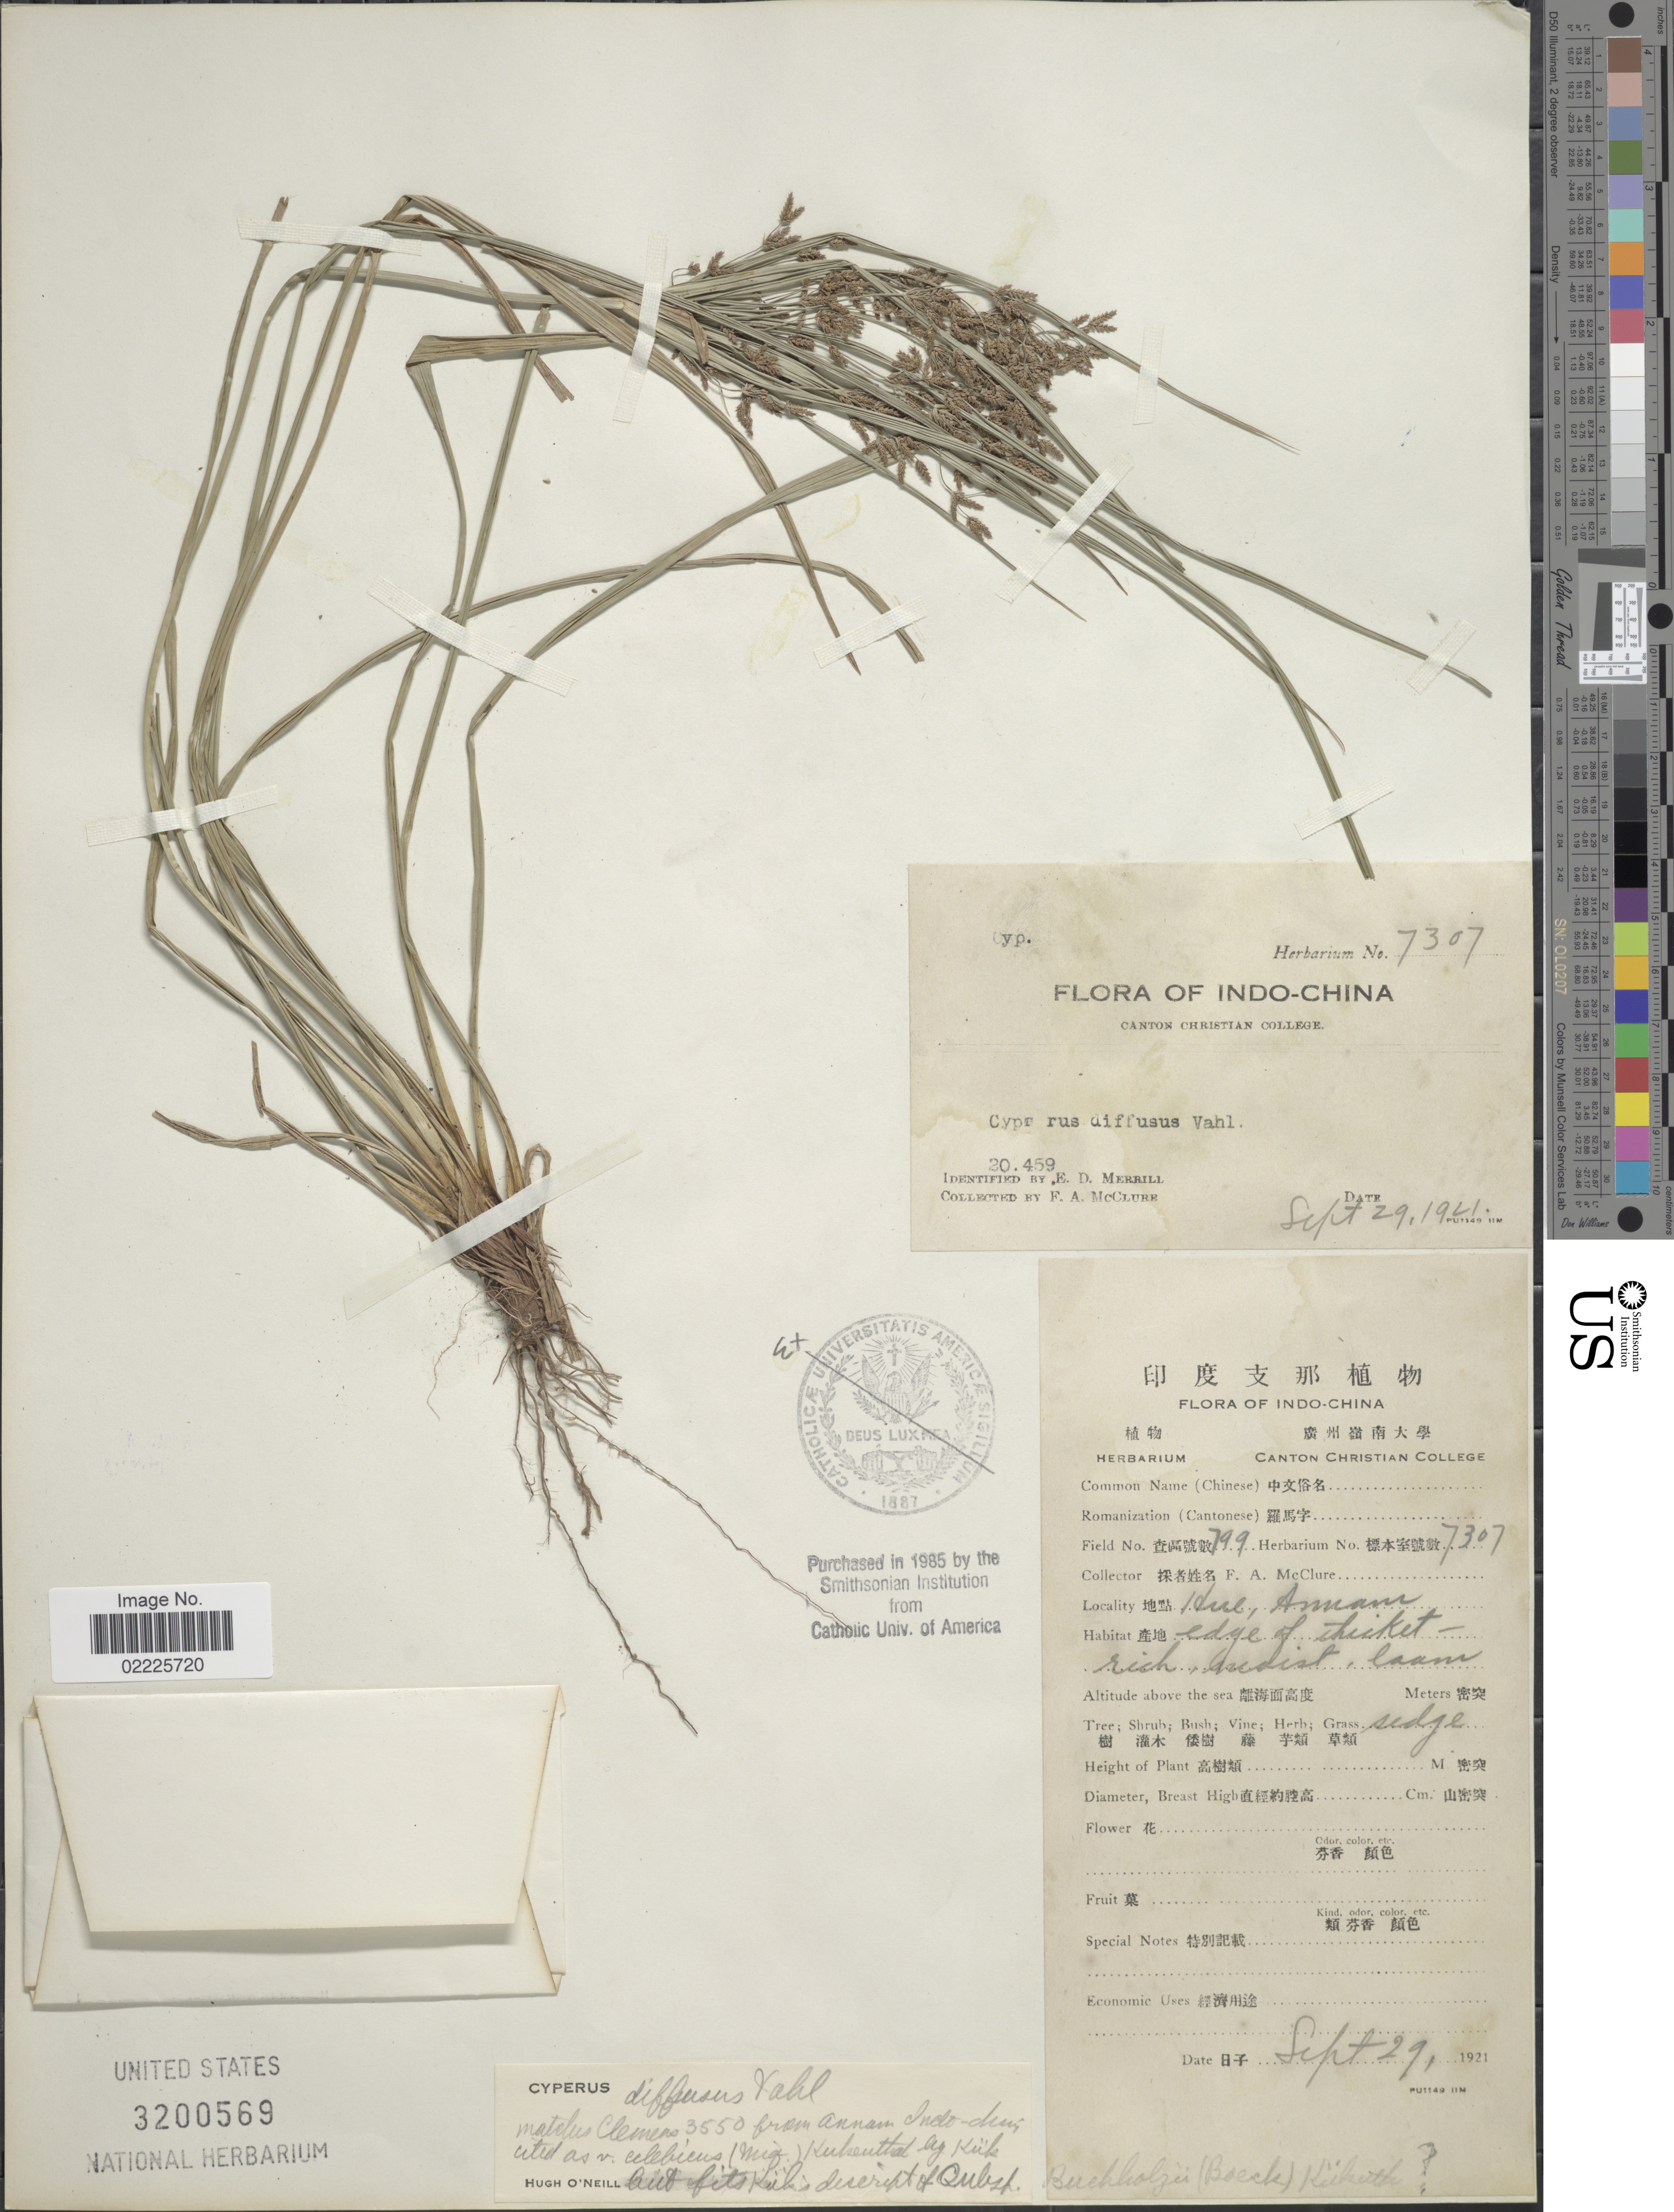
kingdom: Plantae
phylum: Tracheophyta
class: Liliopsida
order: Poales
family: Cyperaceae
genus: Cyperus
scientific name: Cyperus diffusus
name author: Vahl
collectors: F. A. McClure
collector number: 799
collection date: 1921-09-29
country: Vietnam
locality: Annam, Hue, edge of thicket.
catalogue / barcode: US 3200569